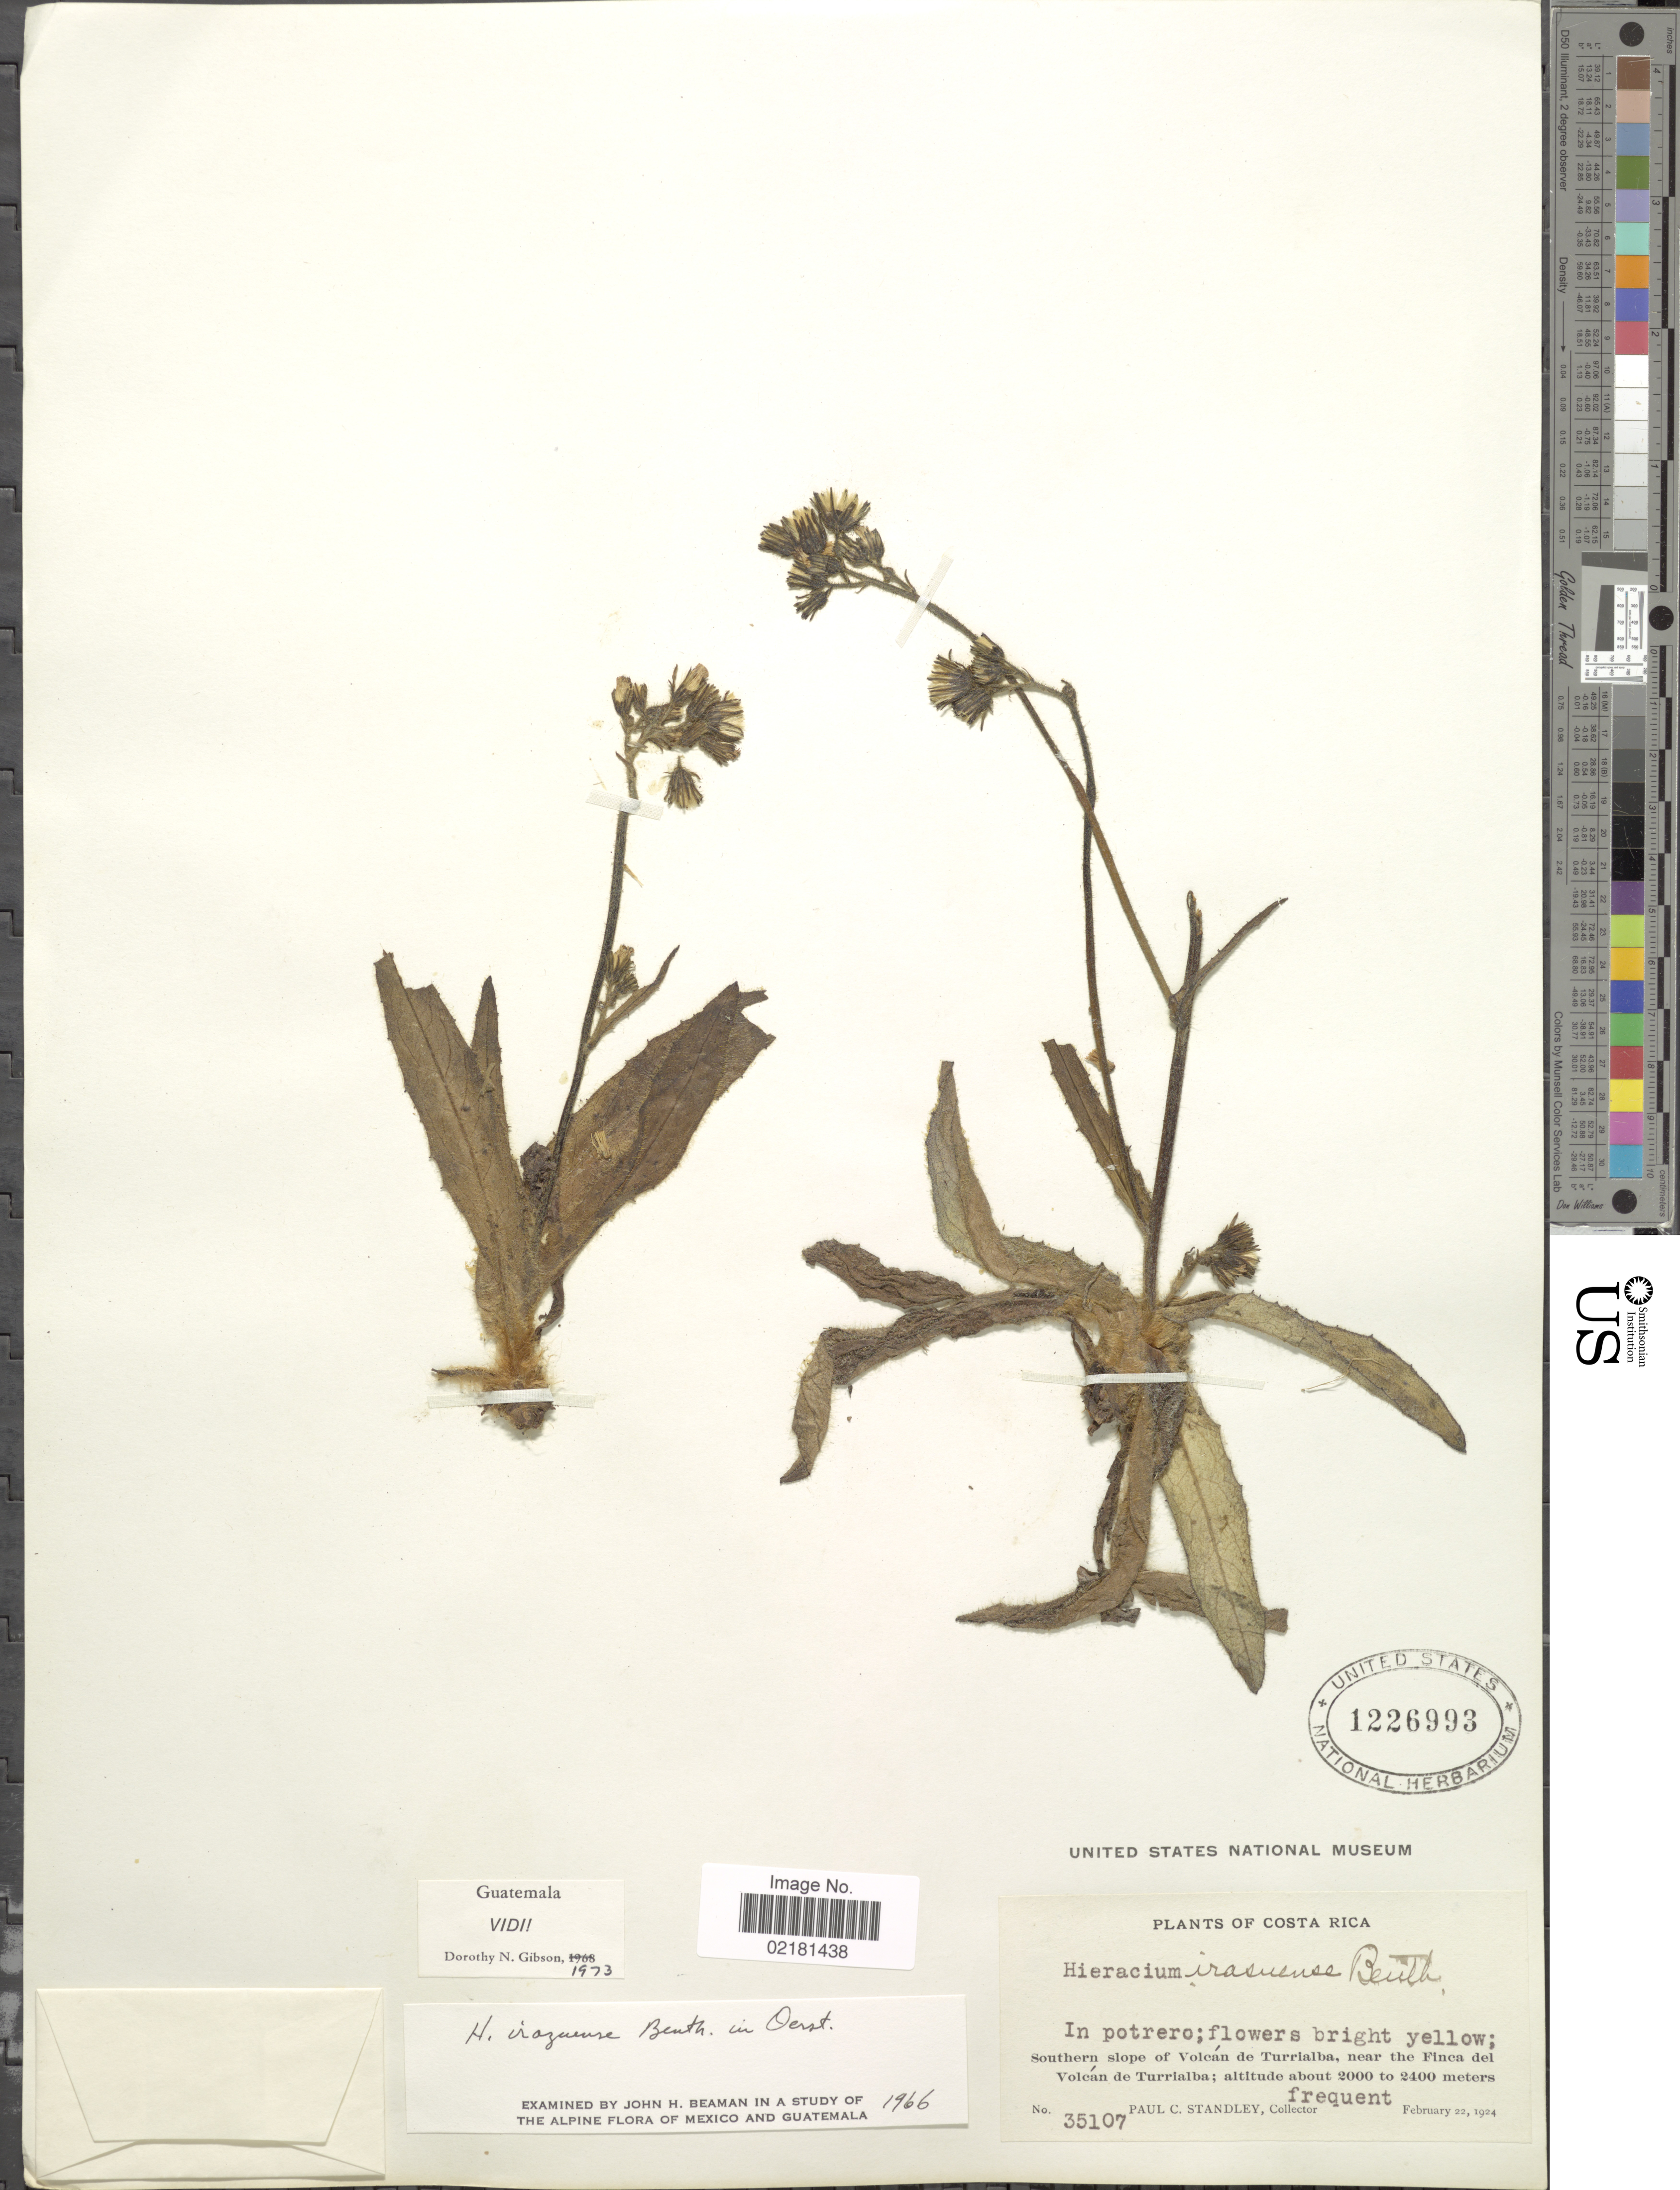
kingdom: Plantae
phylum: Tracheophyta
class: Magnoliopsida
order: Asterales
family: Asteraceae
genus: Hieracium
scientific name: Hieracium irasuense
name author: Benth.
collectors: P. C. Standley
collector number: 35107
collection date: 1924-02-22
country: Costa Rica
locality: Southern slope of Volcan de Turrialba, near the Finca del Volcan de Turrialba.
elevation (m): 2000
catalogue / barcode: US 1226993